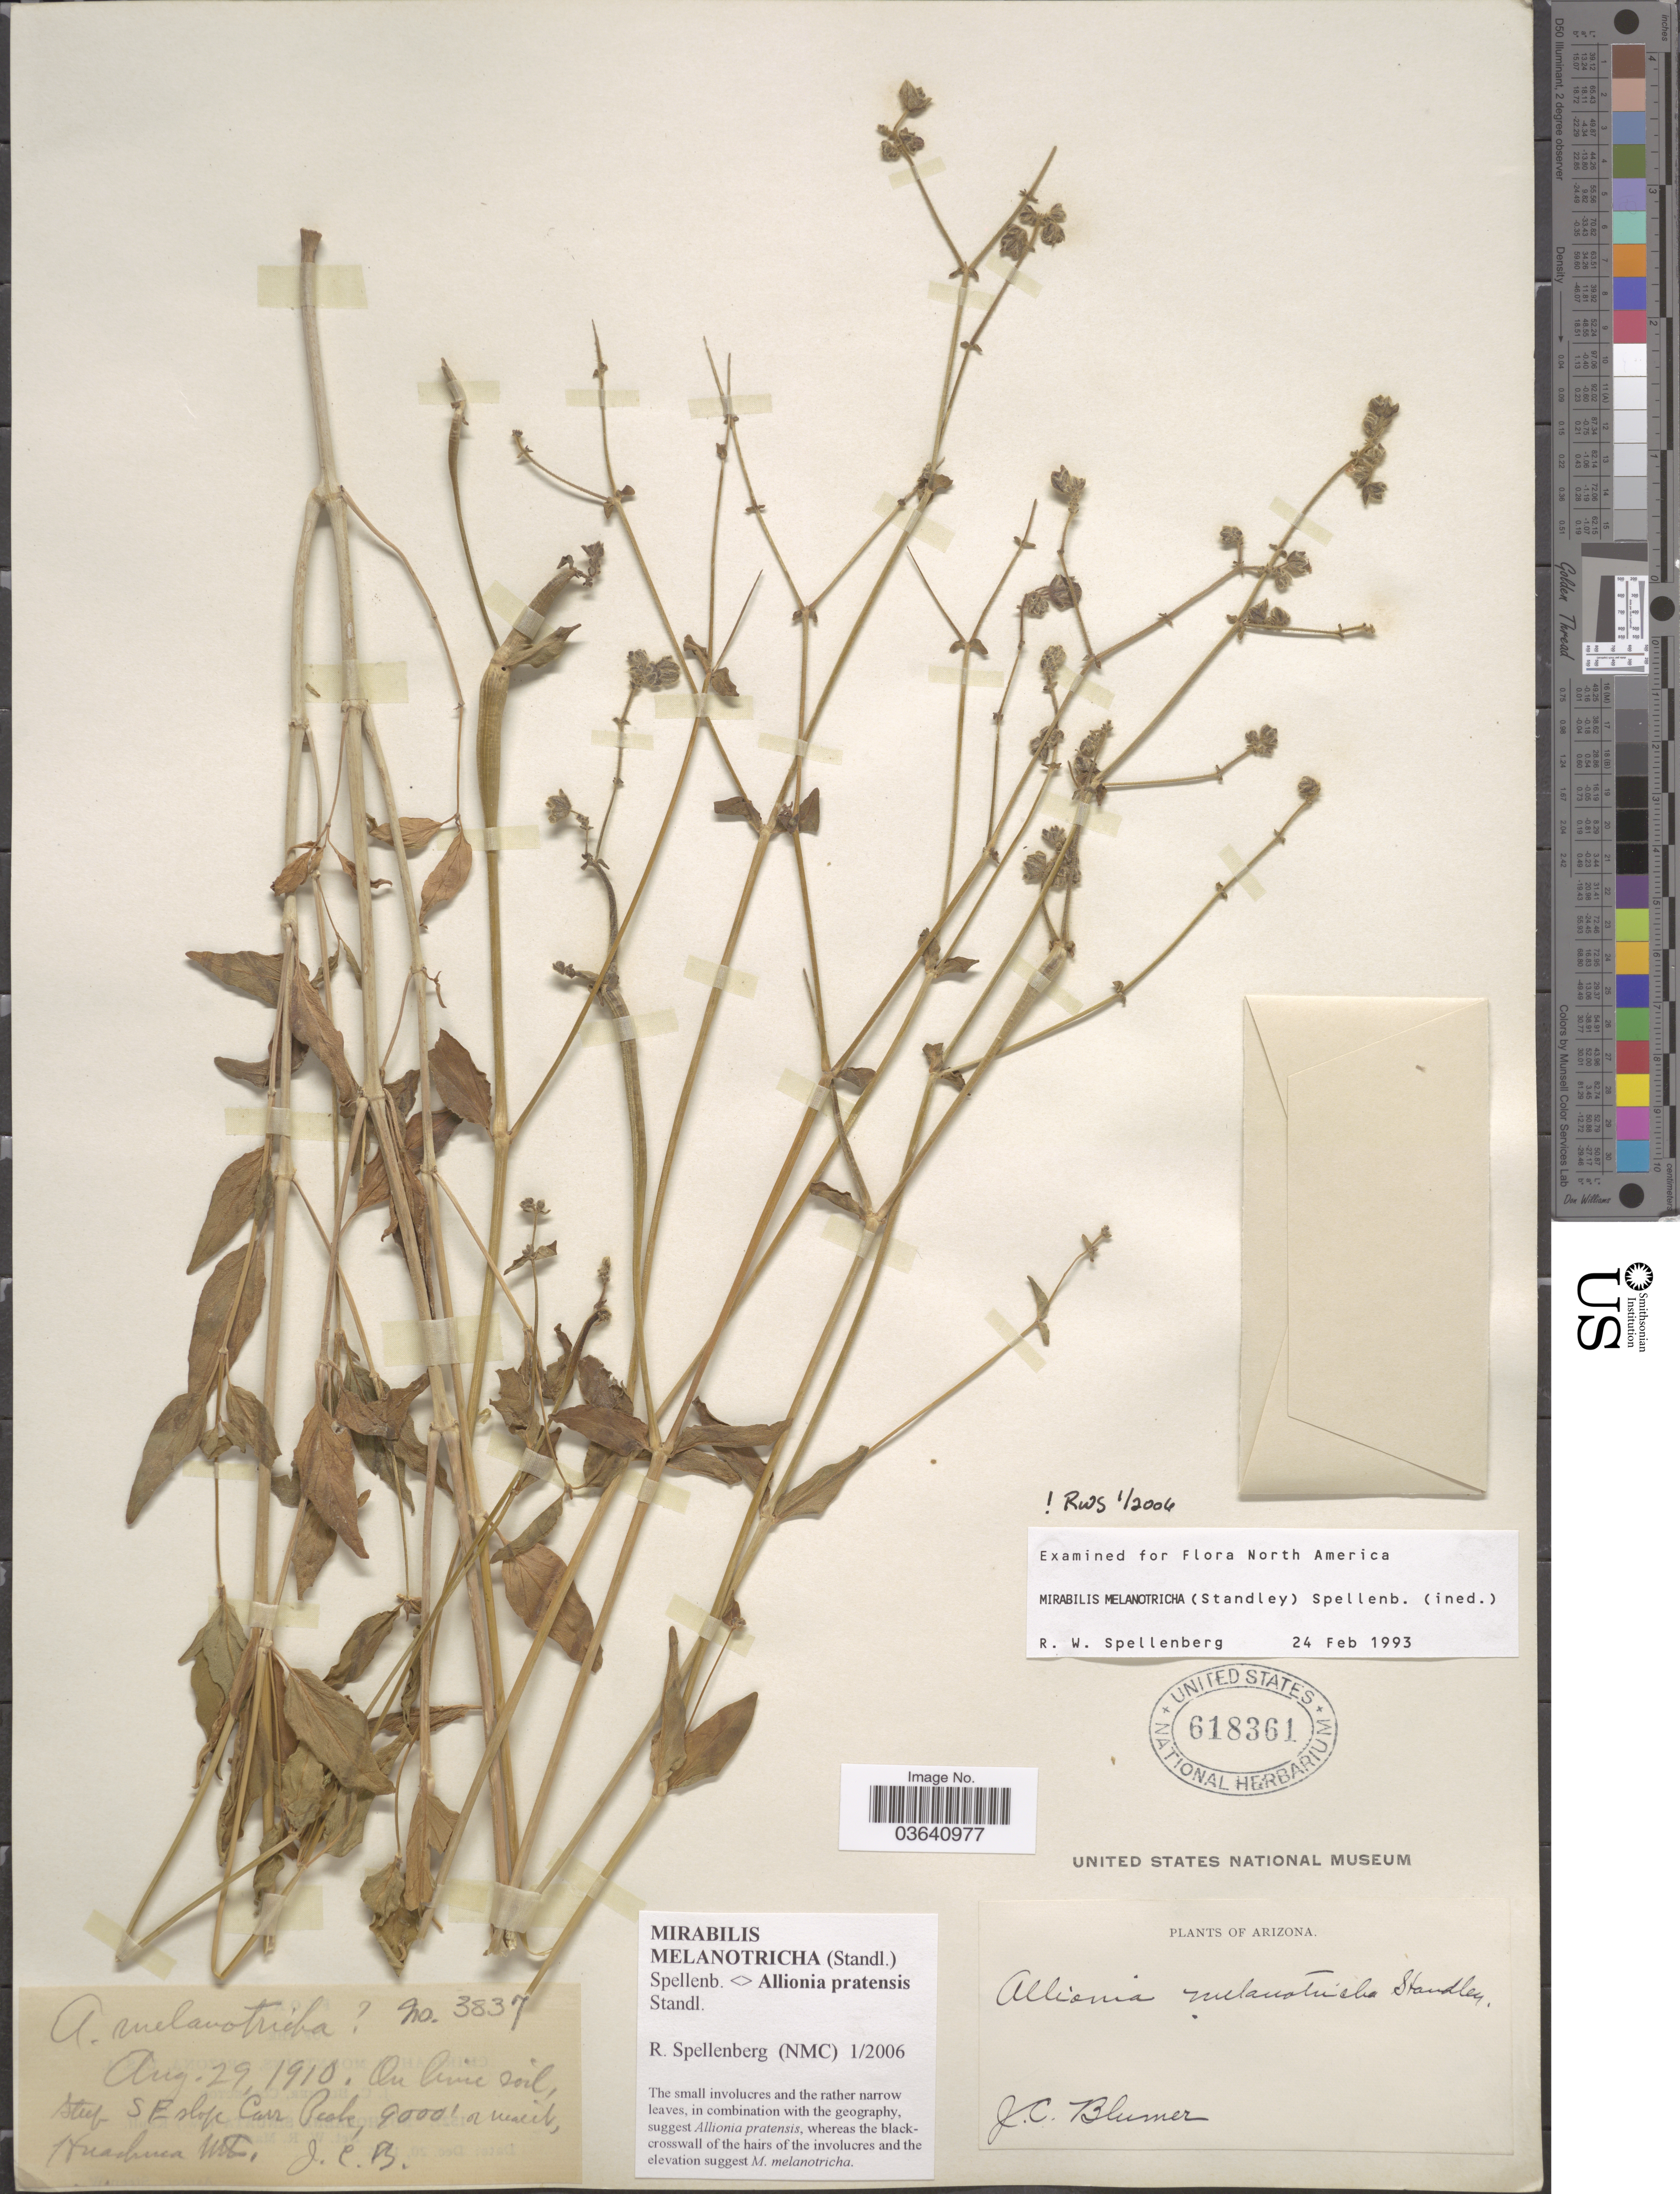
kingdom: Plantae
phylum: Tracheophyta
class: Magnoliopsida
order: Caryophyllales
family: Nyctaginaceae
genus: Mirabilis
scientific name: Mirabilis melanotricha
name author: (Standl.) Spellenb.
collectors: J. C. Blumer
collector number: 3837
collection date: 1910-08-29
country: United States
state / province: Arizona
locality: SE slope Carr Peak. Huachuca Mts.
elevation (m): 2743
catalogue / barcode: US 618361